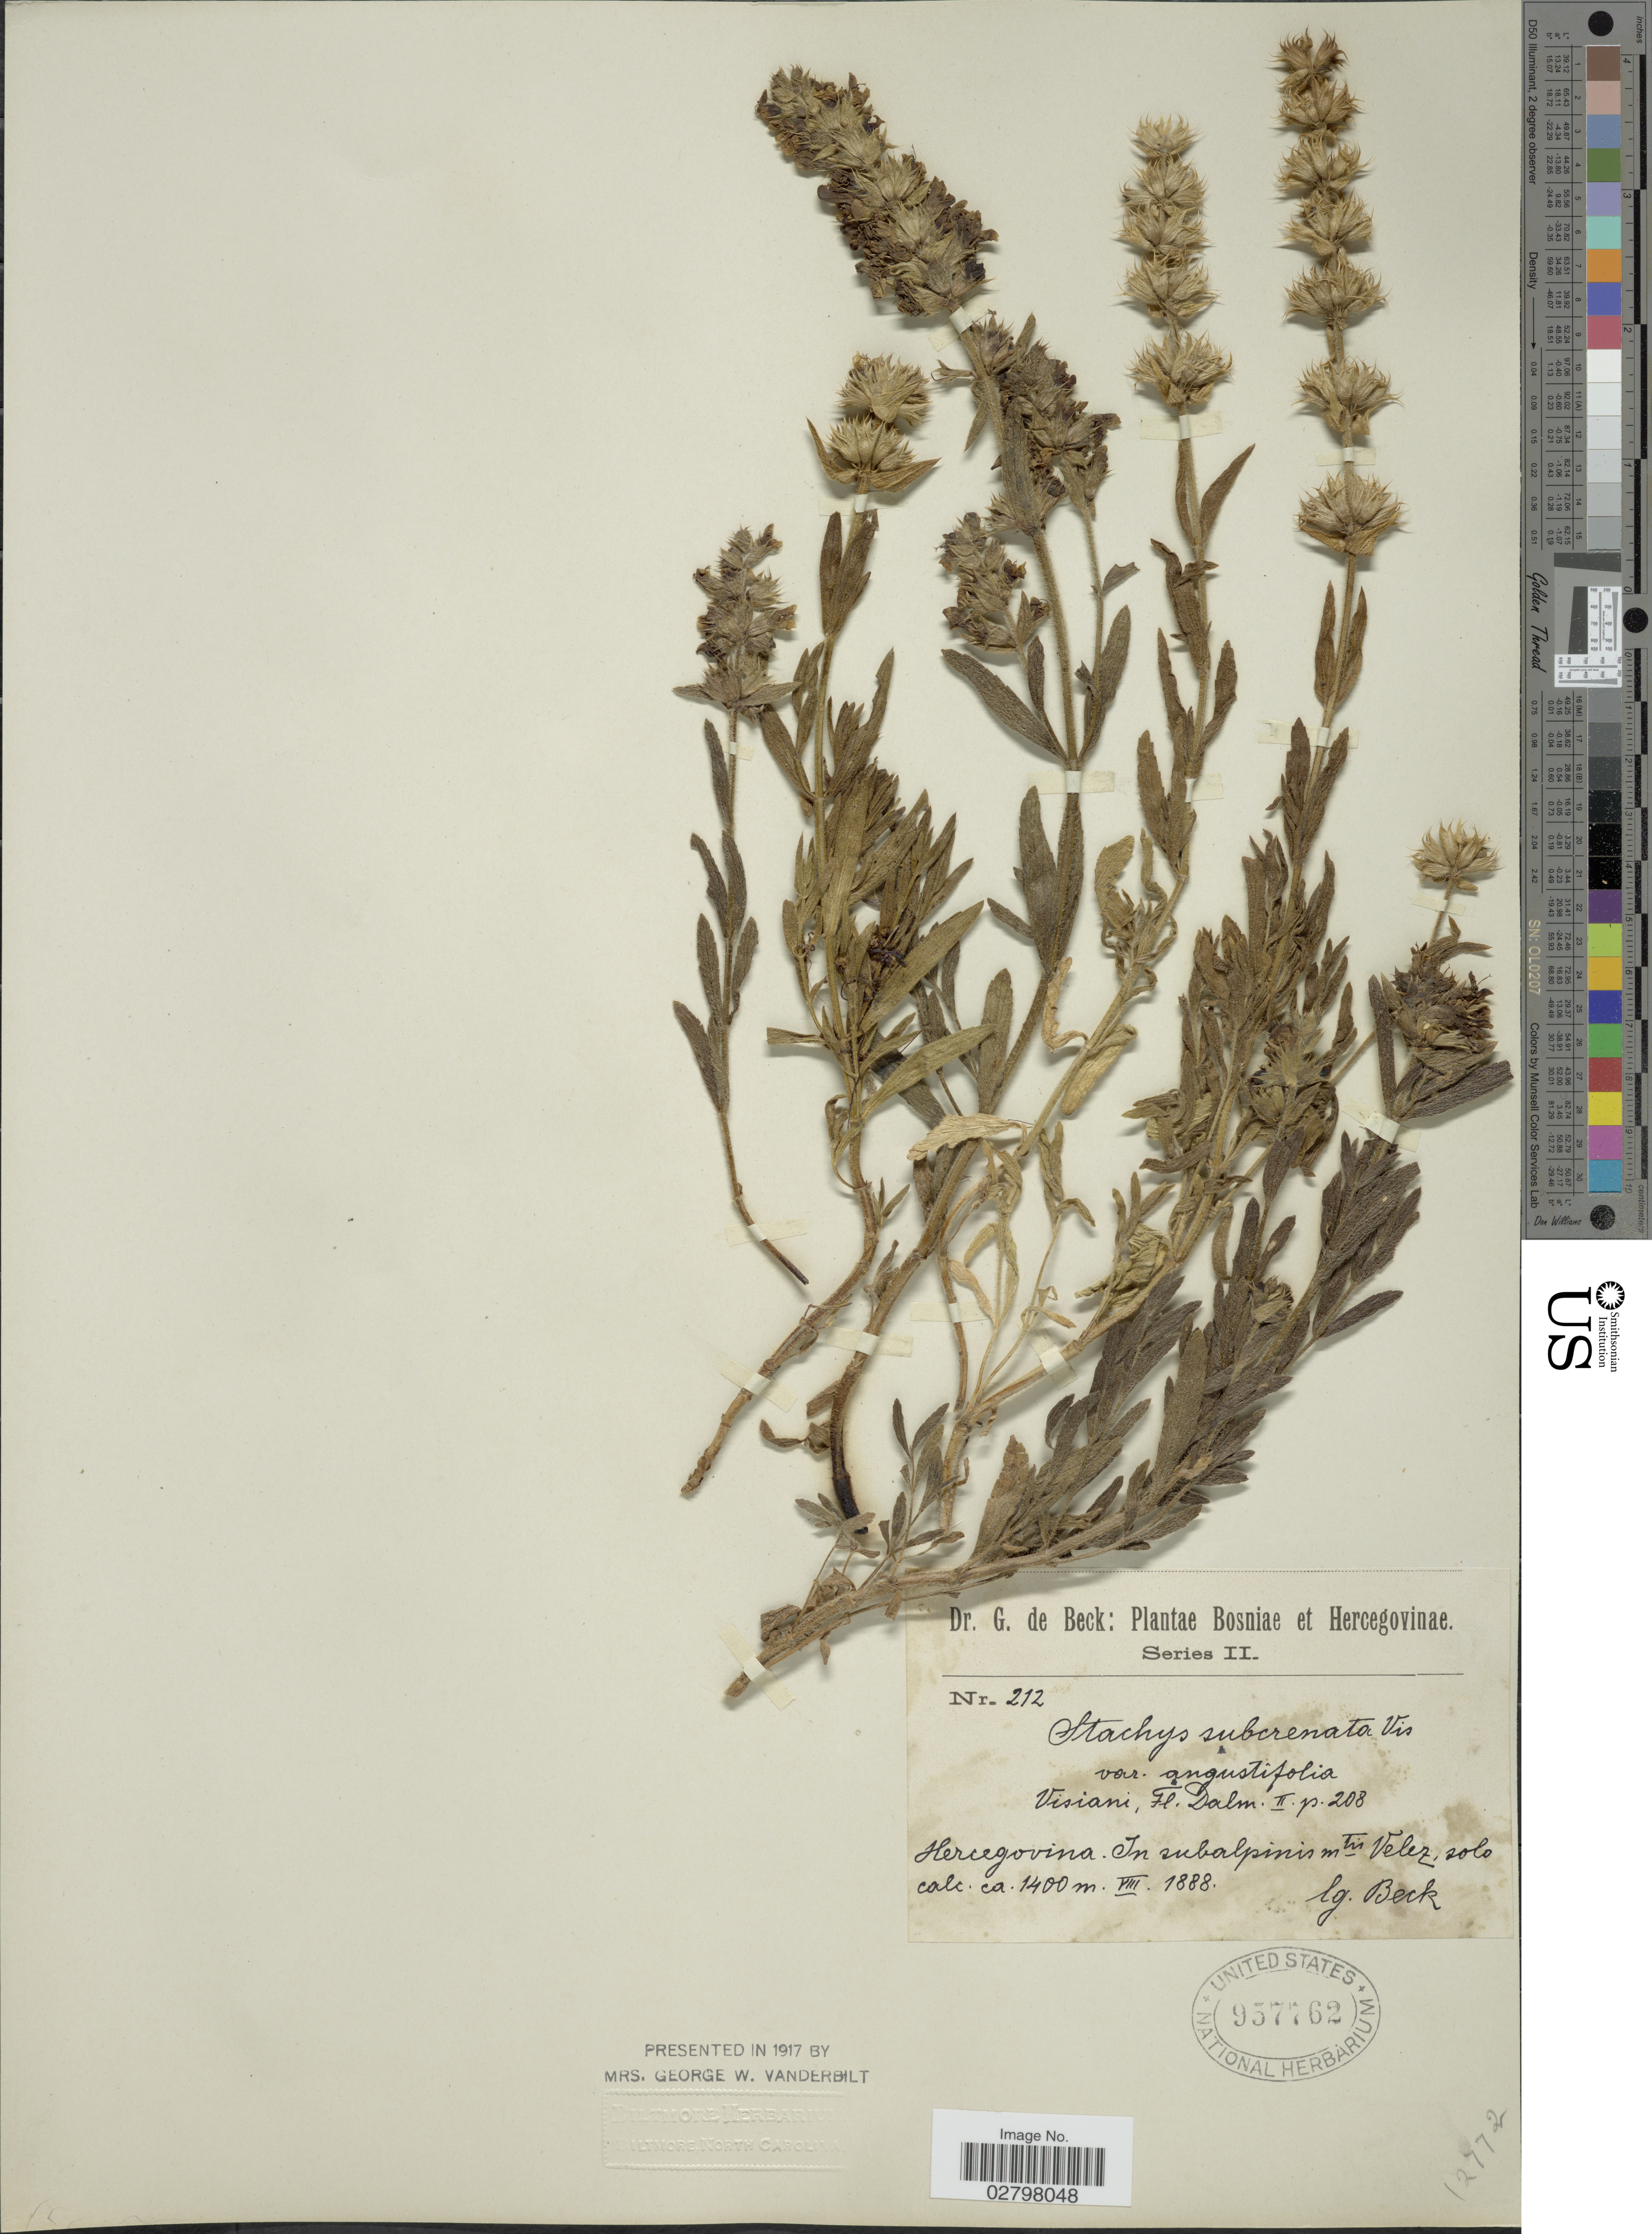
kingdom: Plantae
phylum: Tracheophyta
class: Magnoliopsida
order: Lamiales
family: Lamiaceae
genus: Stachys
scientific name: Stachys subcrenata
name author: Vis.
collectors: G. de Beck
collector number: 212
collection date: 1888-08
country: Bosnia and Herzegovina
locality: Hercegovina. In subalpinis mtis Velez, solo.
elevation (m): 1400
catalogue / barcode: US 957762